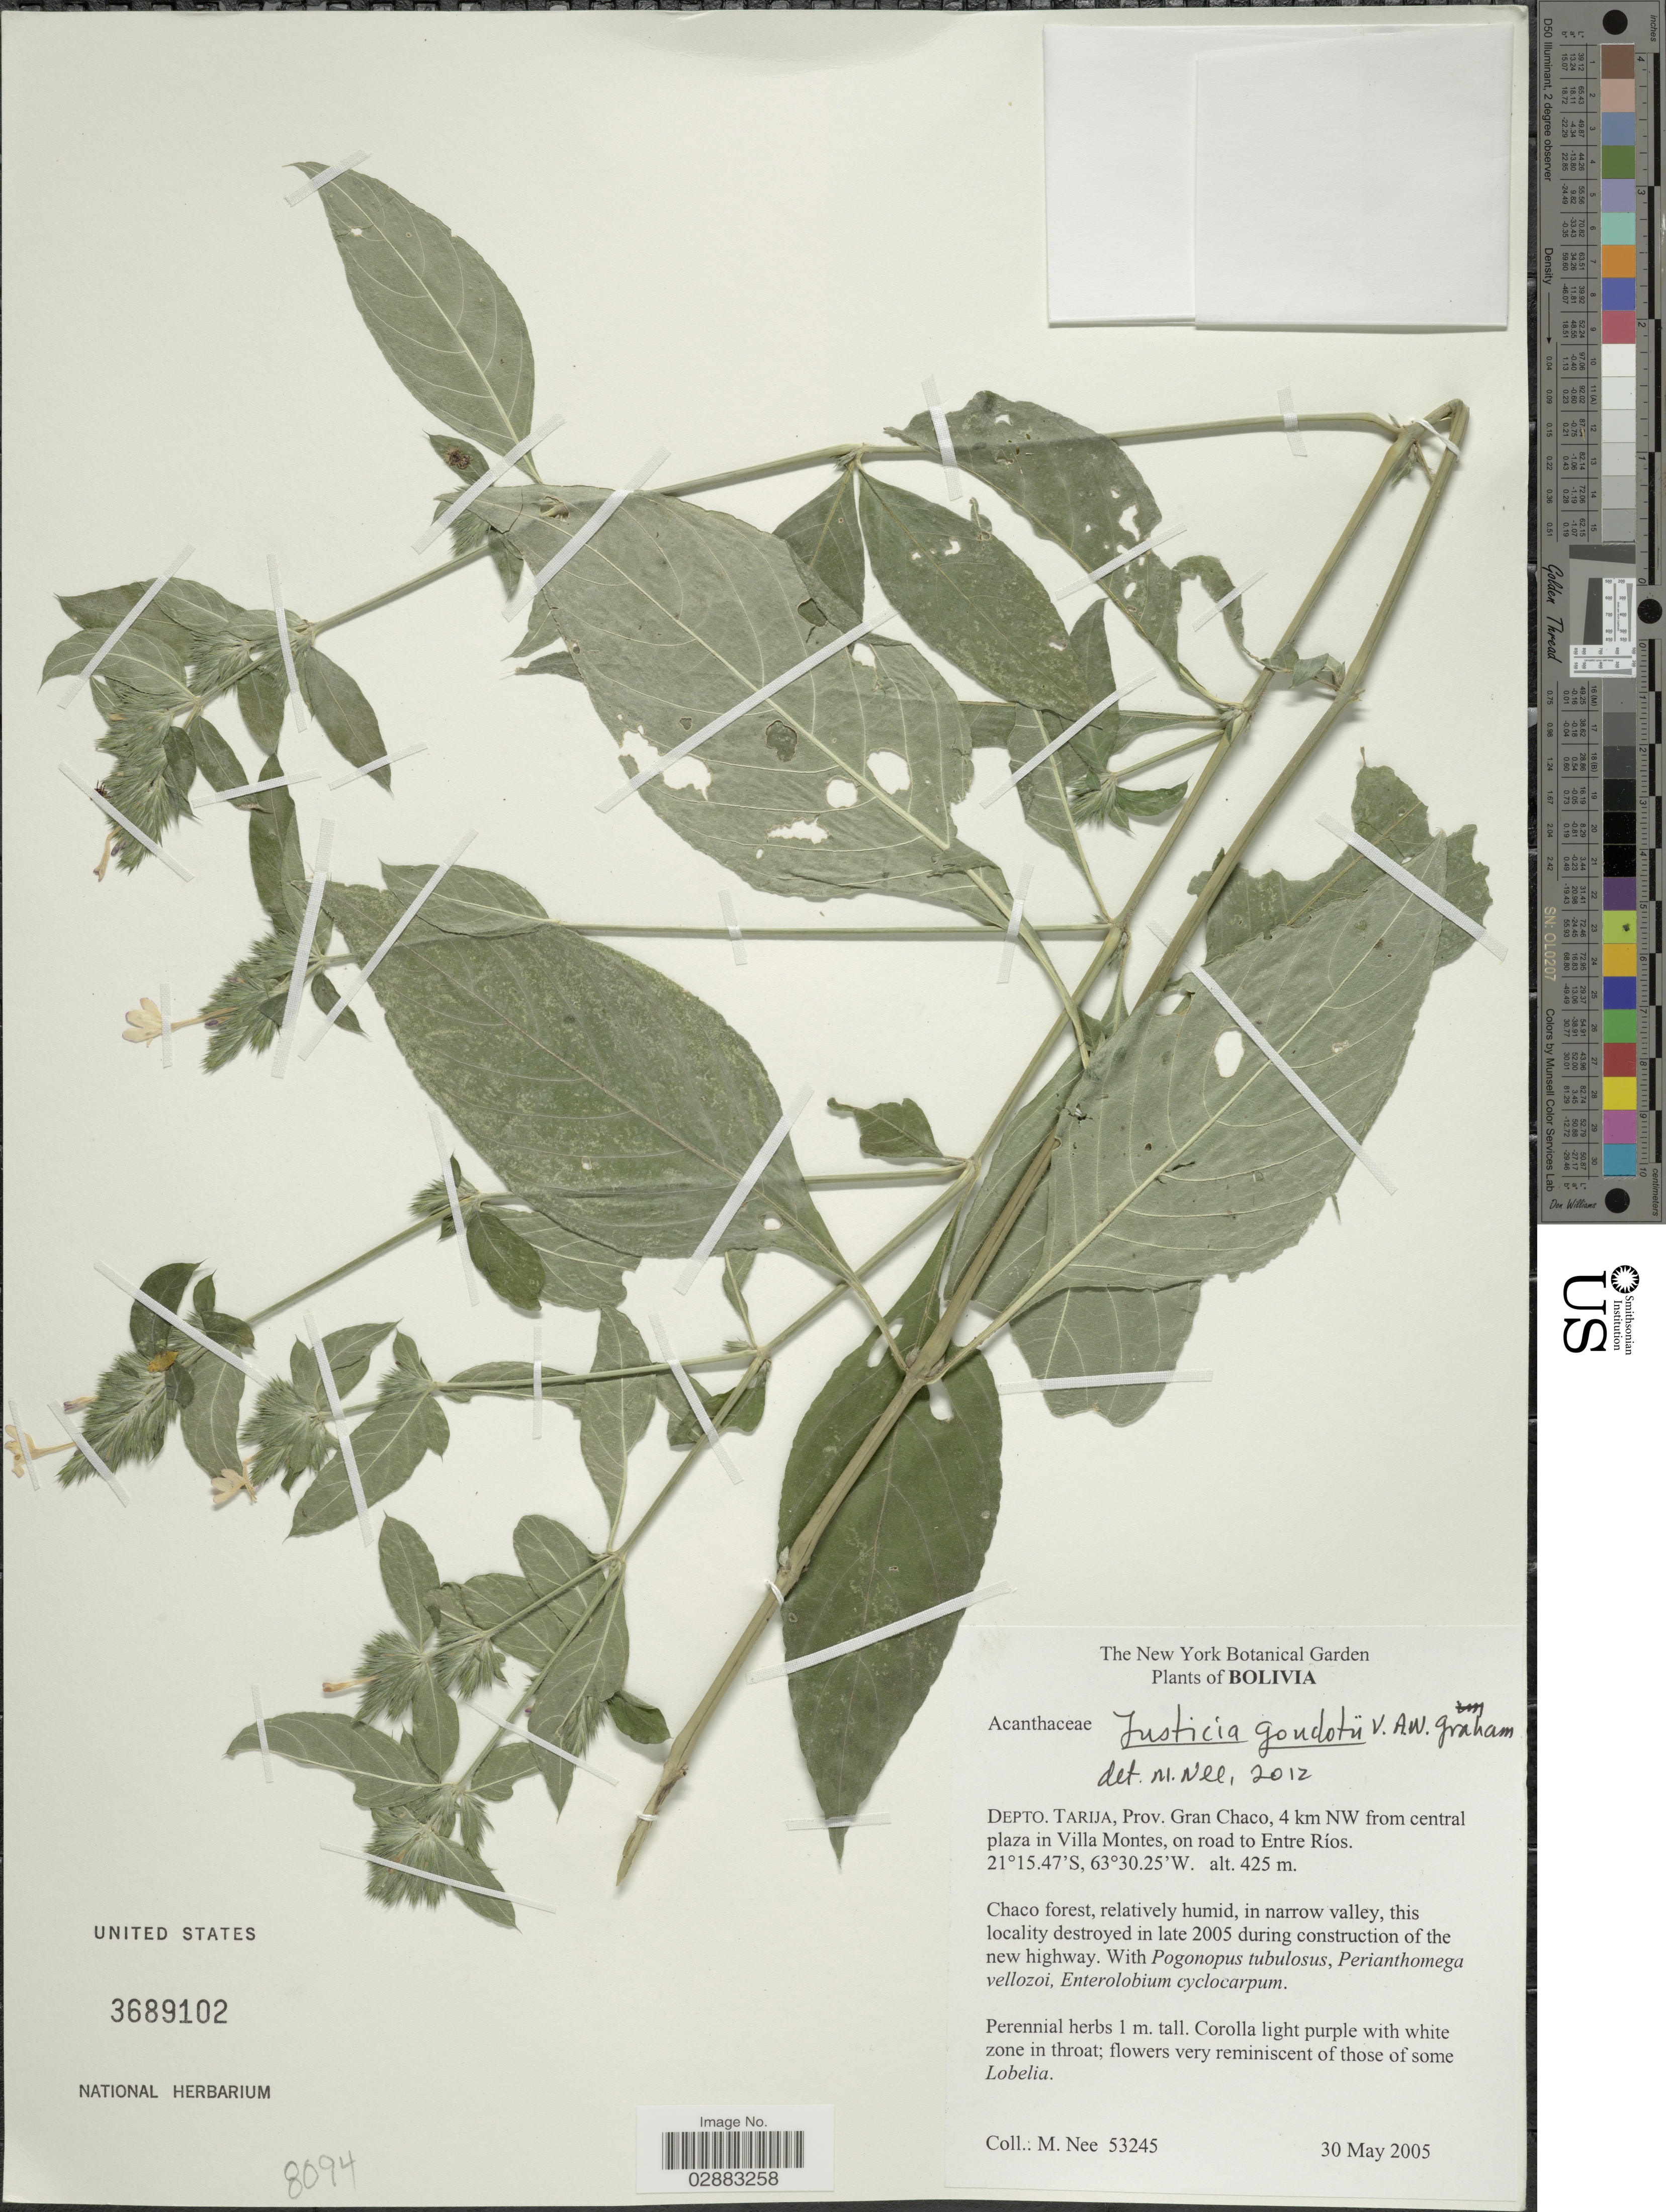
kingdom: Plantae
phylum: Tracheophyta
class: Magnoliopsida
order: Lamiales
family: Acanthaceae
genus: Justicia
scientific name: Justicia goudotii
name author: V.A.W. Graham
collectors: M. Nee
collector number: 53245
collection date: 2005-05-30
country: Bolivia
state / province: Tarija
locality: Depto. Tarija, Prov. Gran Chaco, 4 km NW from central plaza in Villa Montes, on road to Entre Ríos.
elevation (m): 425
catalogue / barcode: US 3689102